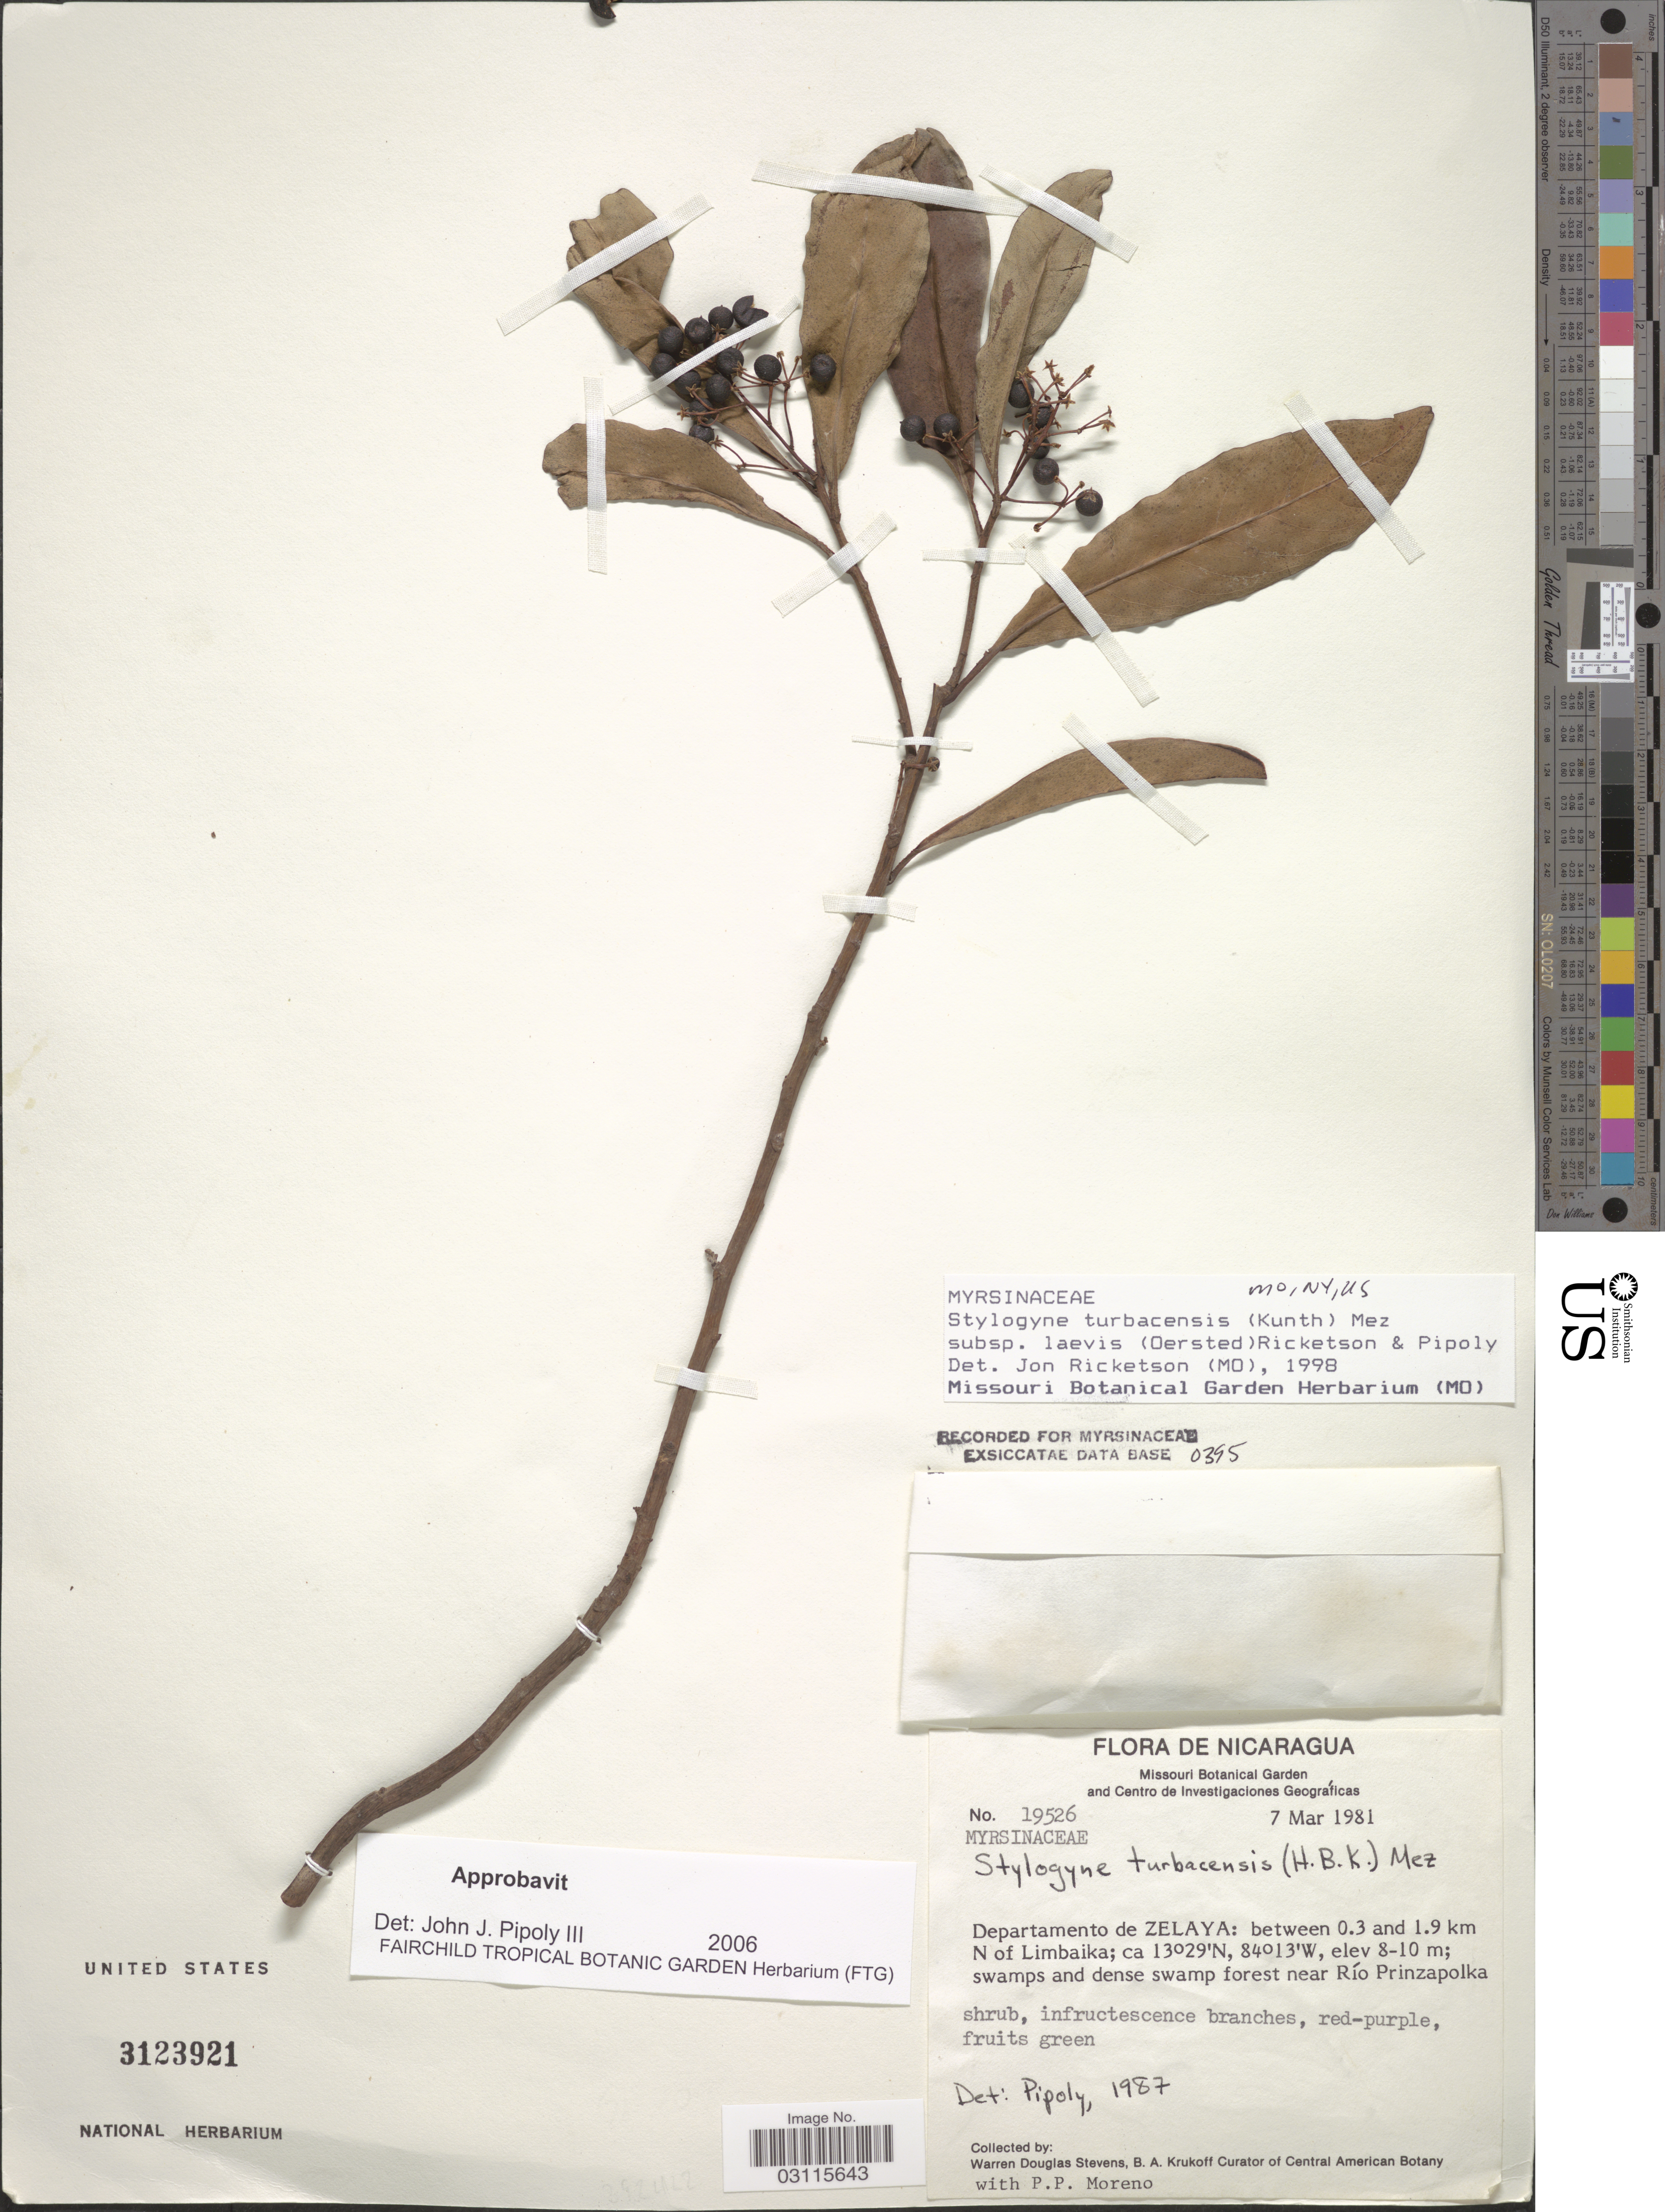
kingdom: Plantae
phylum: Tracheophyta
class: Magnoliopsida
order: Ericales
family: Primulaceae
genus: Stylogyne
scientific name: Stylogyne turbacensis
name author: (Kunth) Mez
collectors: W. D. Stevens, B. A. Krukoff & P. Moreno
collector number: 19526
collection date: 1981-03-07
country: Nicaragua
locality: Departamento de Zelaya: between 0.3 and 1.9 km N of Limbaika; swamps and dense swamp forest near Río Prinzapolka.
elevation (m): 8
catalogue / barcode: US 3123921